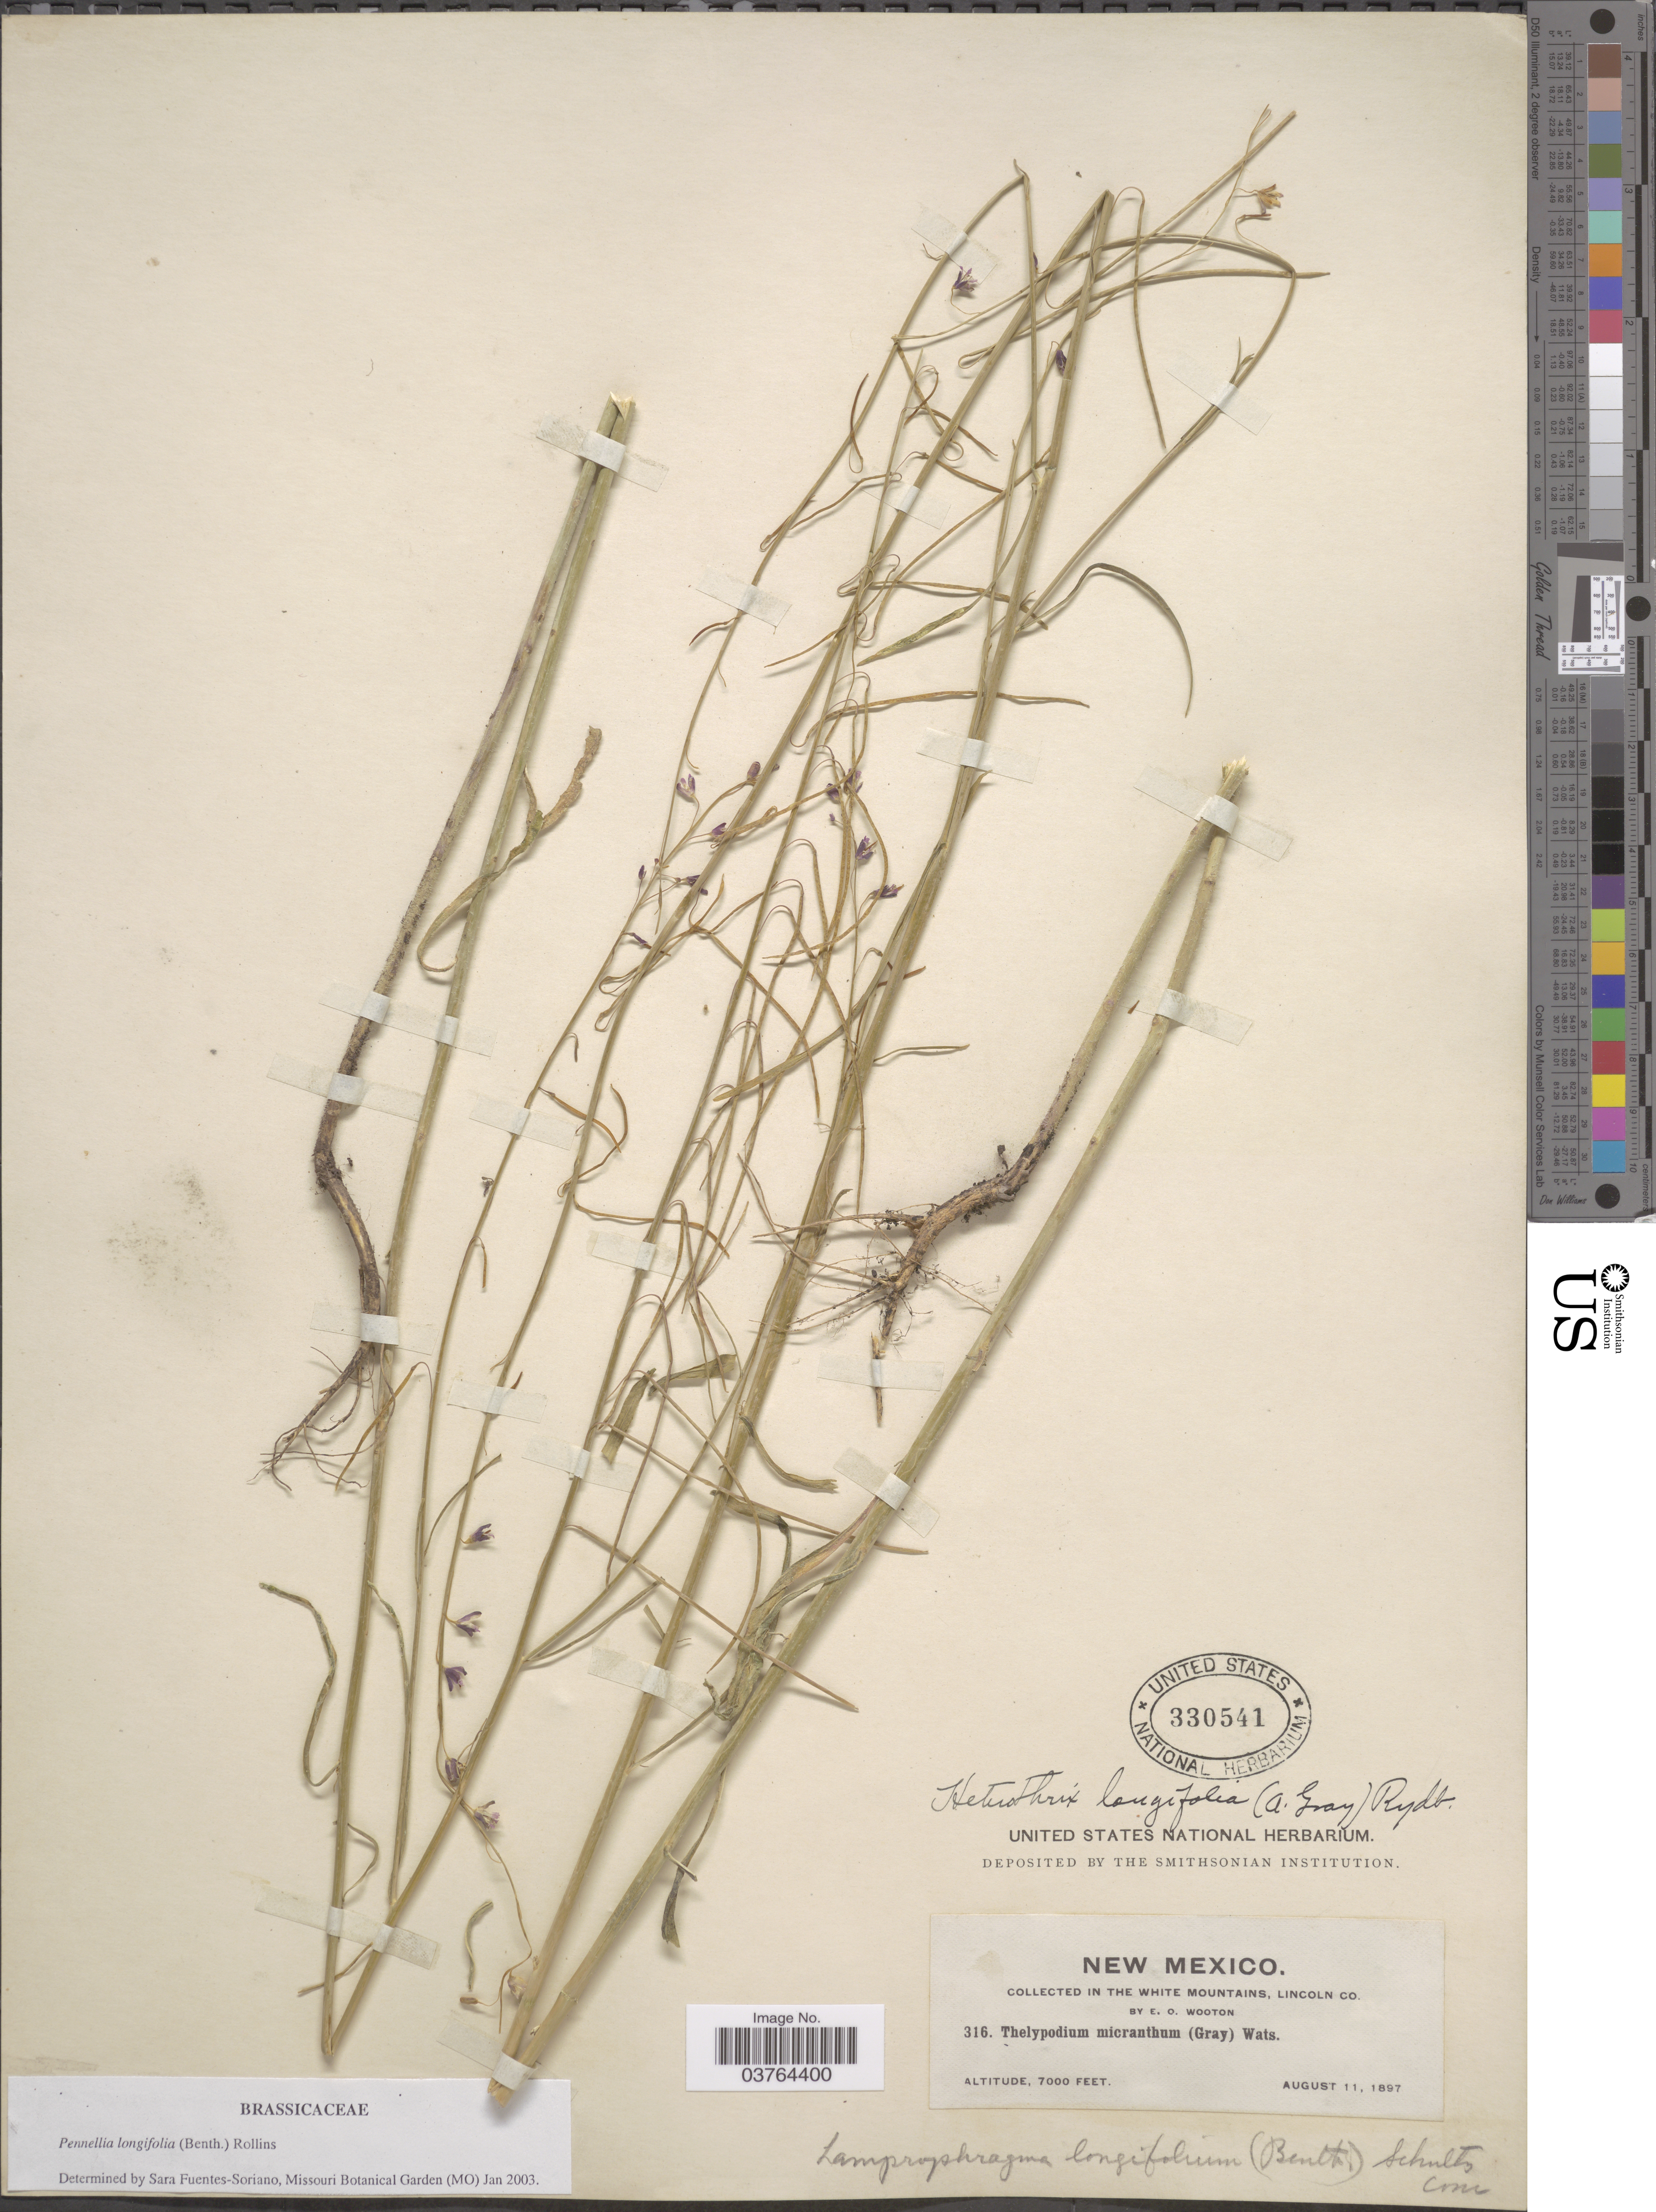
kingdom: Plantae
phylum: Tracheophyta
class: Magnoliopsida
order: Brassicales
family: Brassicaceae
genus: Pennellia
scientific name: Pennellia longifolia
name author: (Benth.) Rollins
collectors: E. O. Wooton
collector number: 316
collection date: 1897-08-11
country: United States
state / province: New Mexico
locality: In the White Mountains, Lincoln Co.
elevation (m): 2134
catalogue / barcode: US 330541